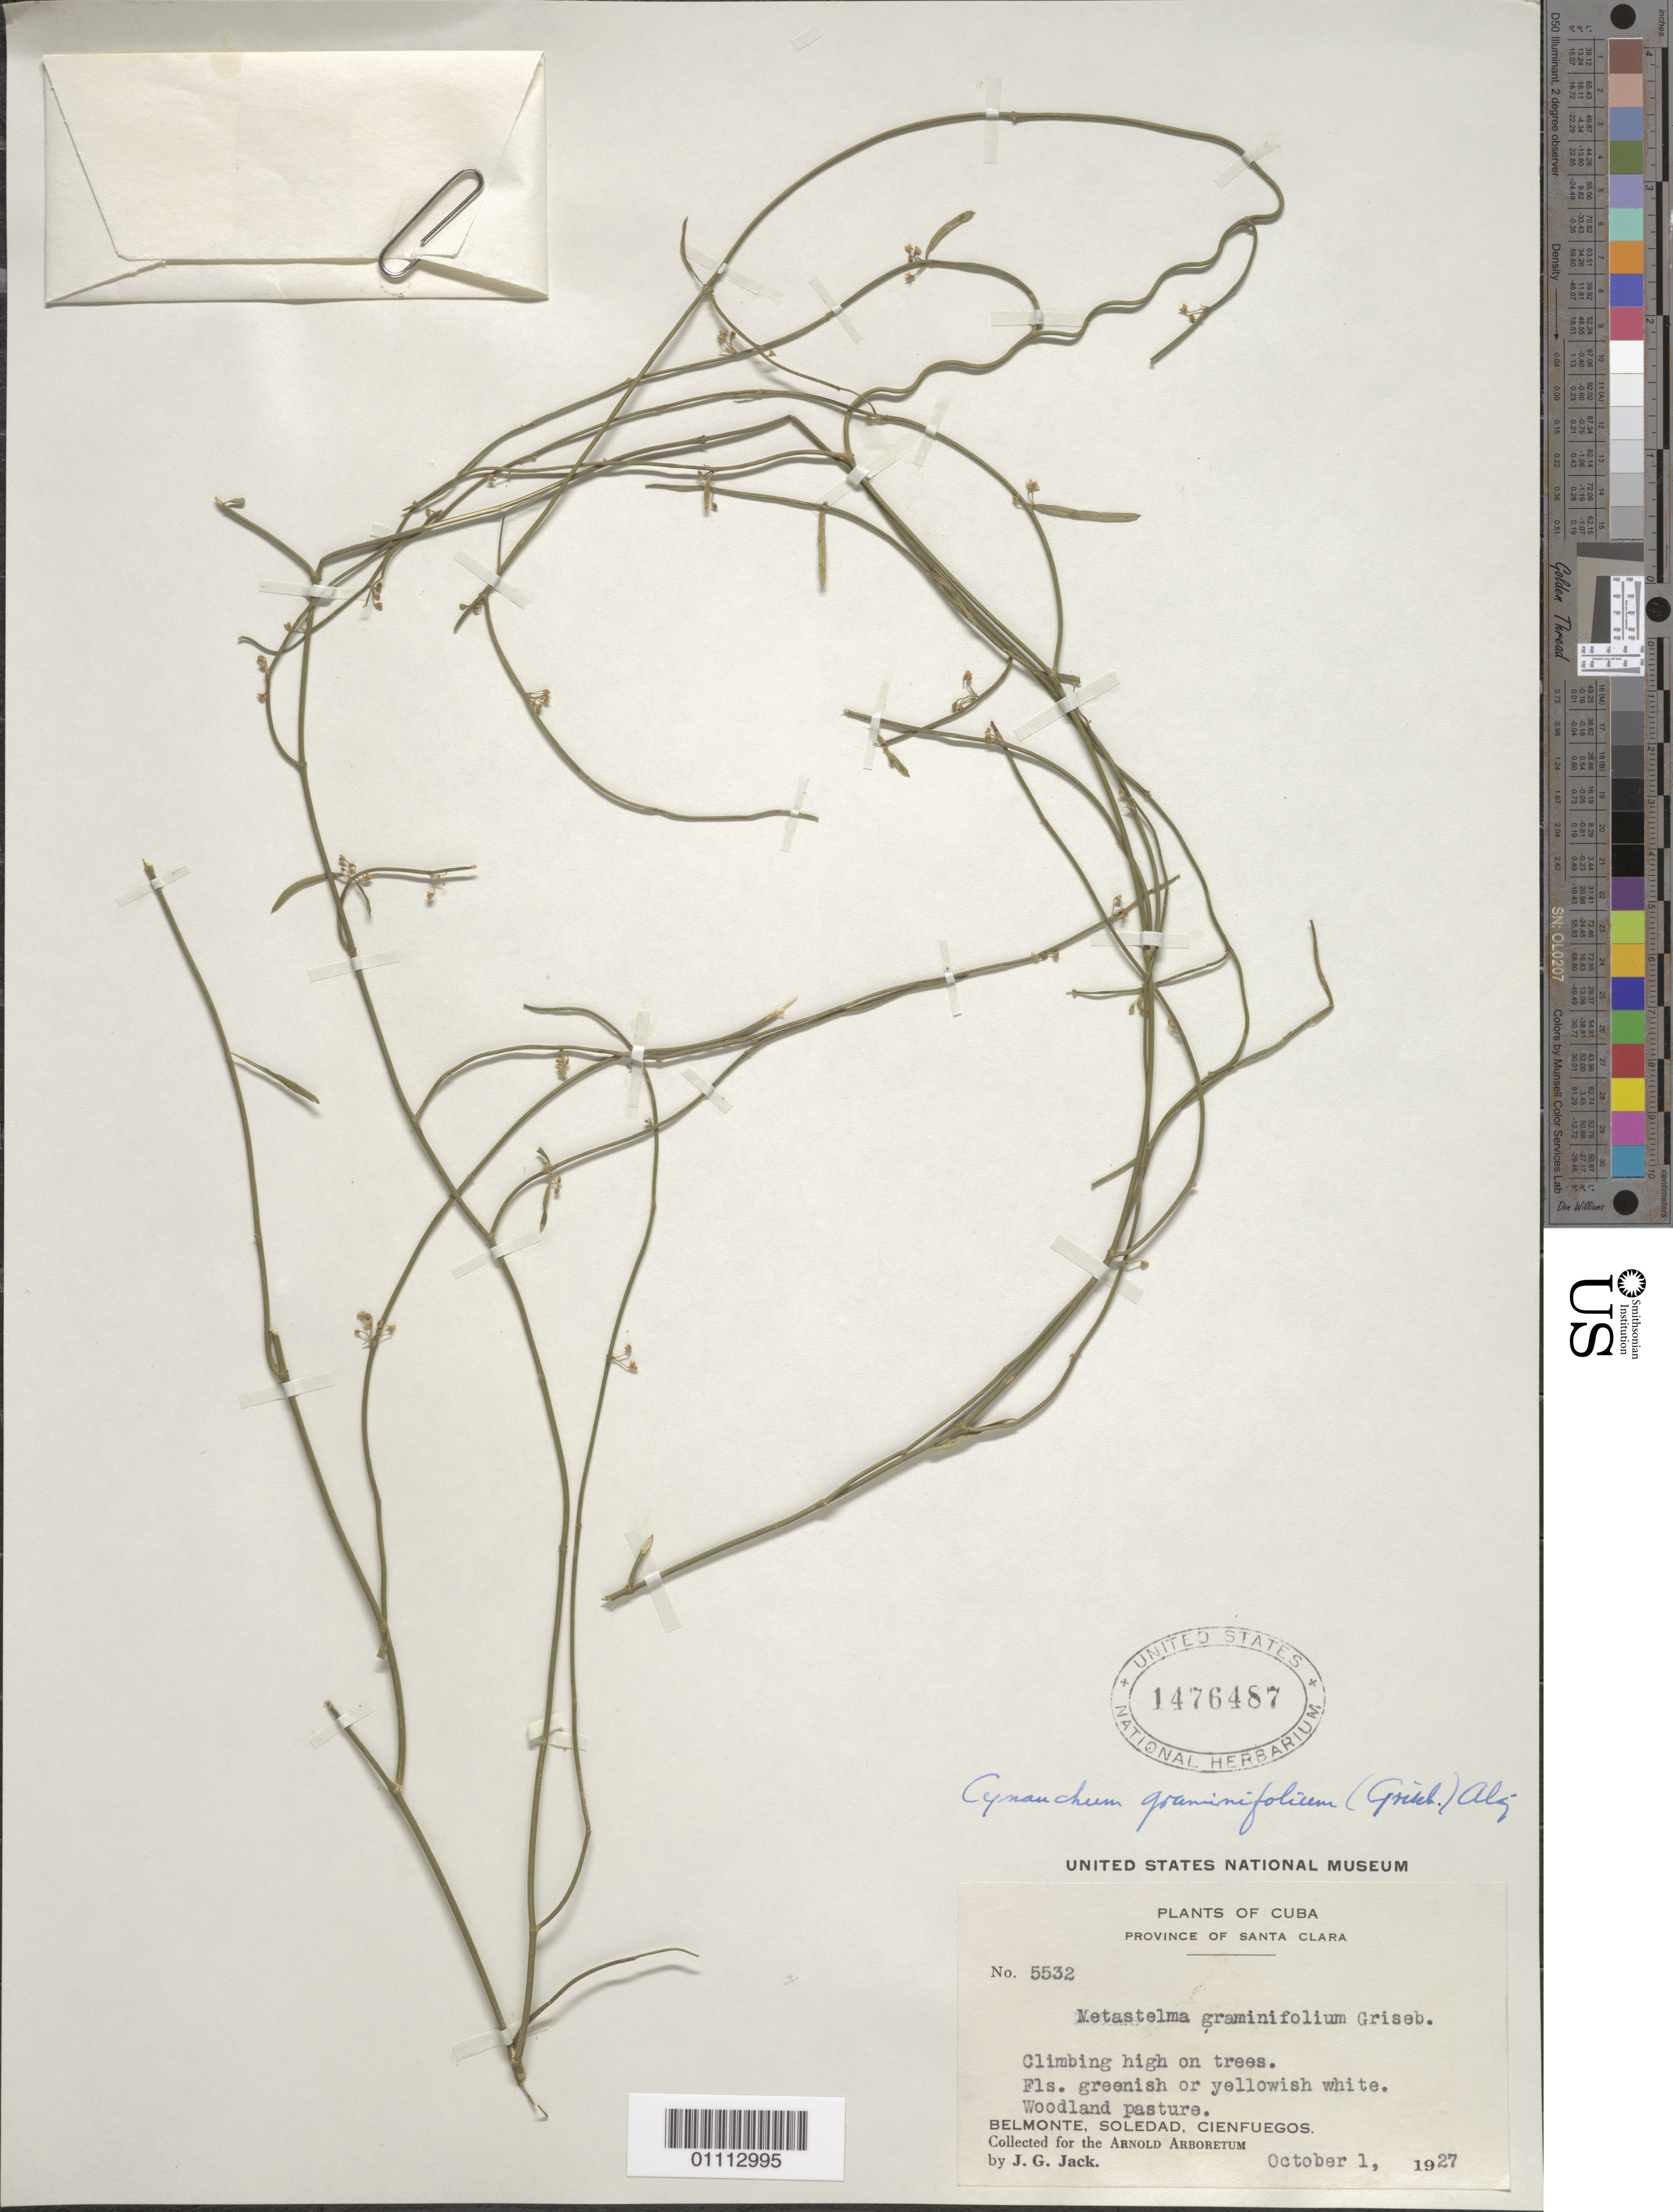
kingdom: Plantae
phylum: Tracheophyta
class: Magnoliopsida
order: Gentianales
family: Apocynaceae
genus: Cynanchum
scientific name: Cynanchum graminifolium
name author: (Griseb.) Alain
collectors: J. G. Jack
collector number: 5532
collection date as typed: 01 Oct 1927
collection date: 1927-10-01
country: Cuba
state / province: Cienfuegos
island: Cuba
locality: Belmonte, Soledad Woodland pasture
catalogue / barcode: US 1476487